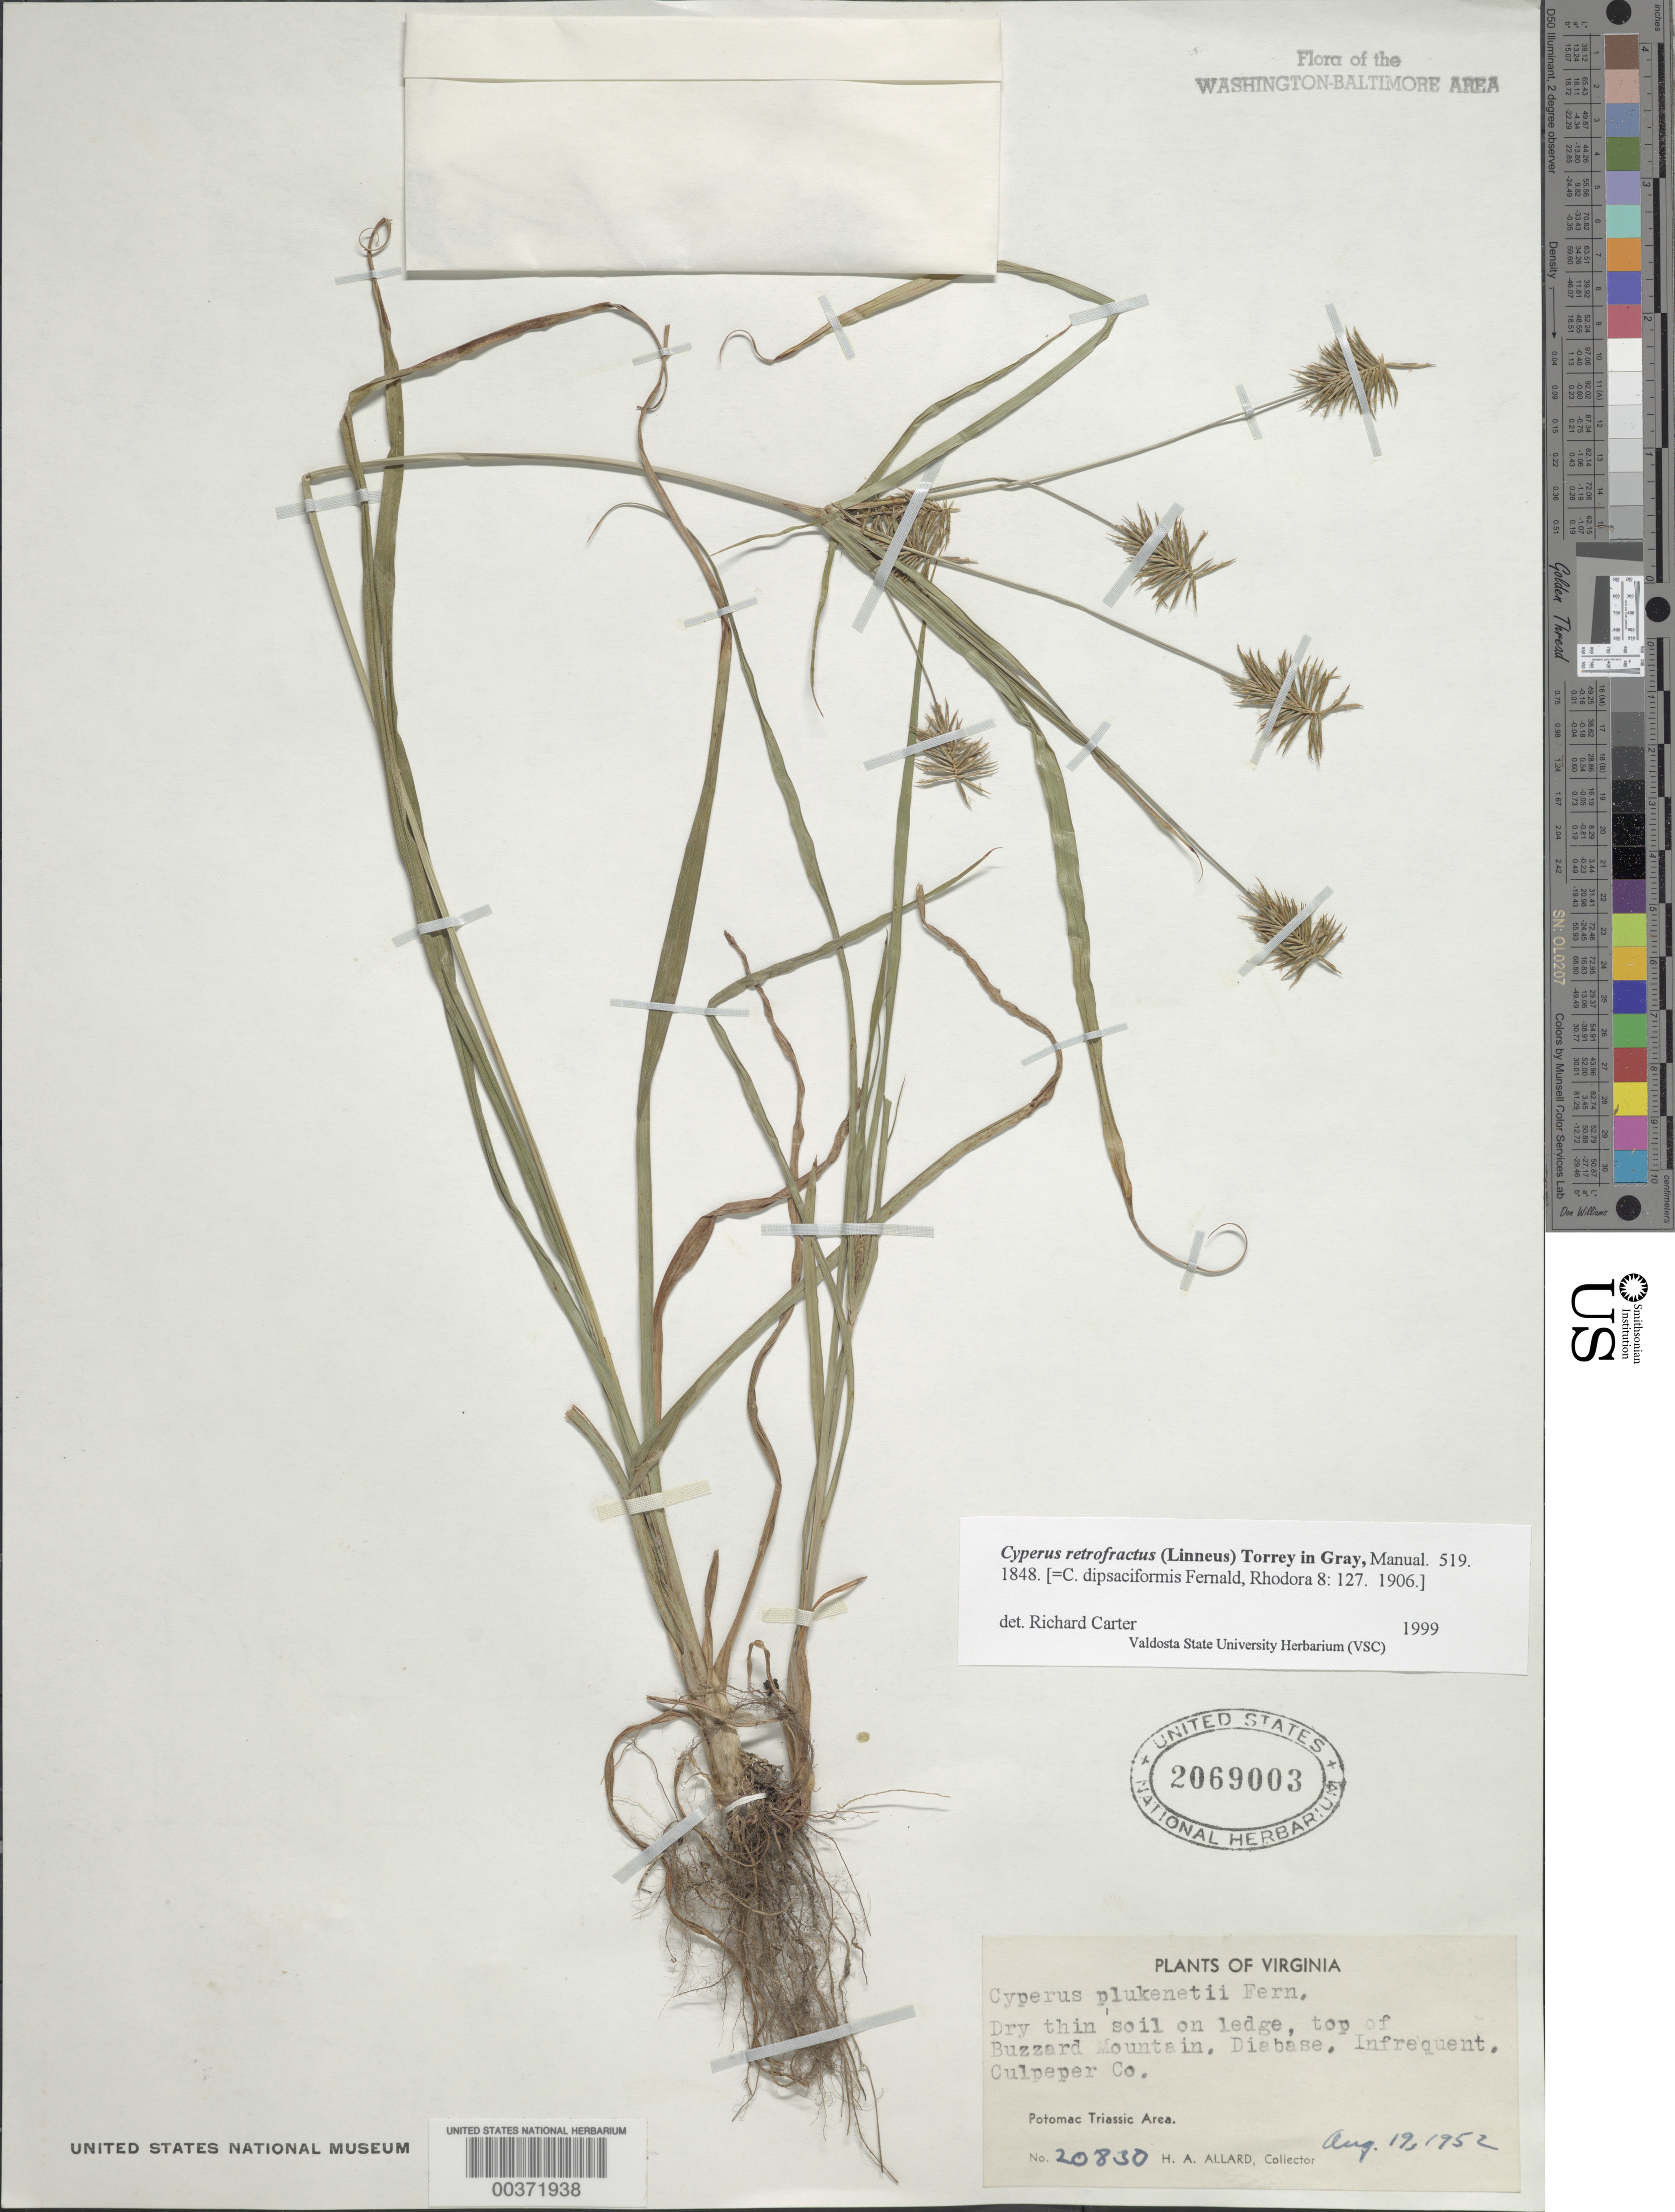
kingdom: Plantae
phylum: Tracheophyta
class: Liliopsida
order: Poales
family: Cyperaceae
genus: Cyperus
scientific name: Cyperus retrofractus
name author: (L.) Torr.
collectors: H. A. Allard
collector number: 20830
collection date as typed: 19 Aug 1952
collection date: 1952-08-19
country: United States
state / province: Virginia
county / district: Culpeper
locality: Buzzard Mountain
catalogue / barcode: US 2069003